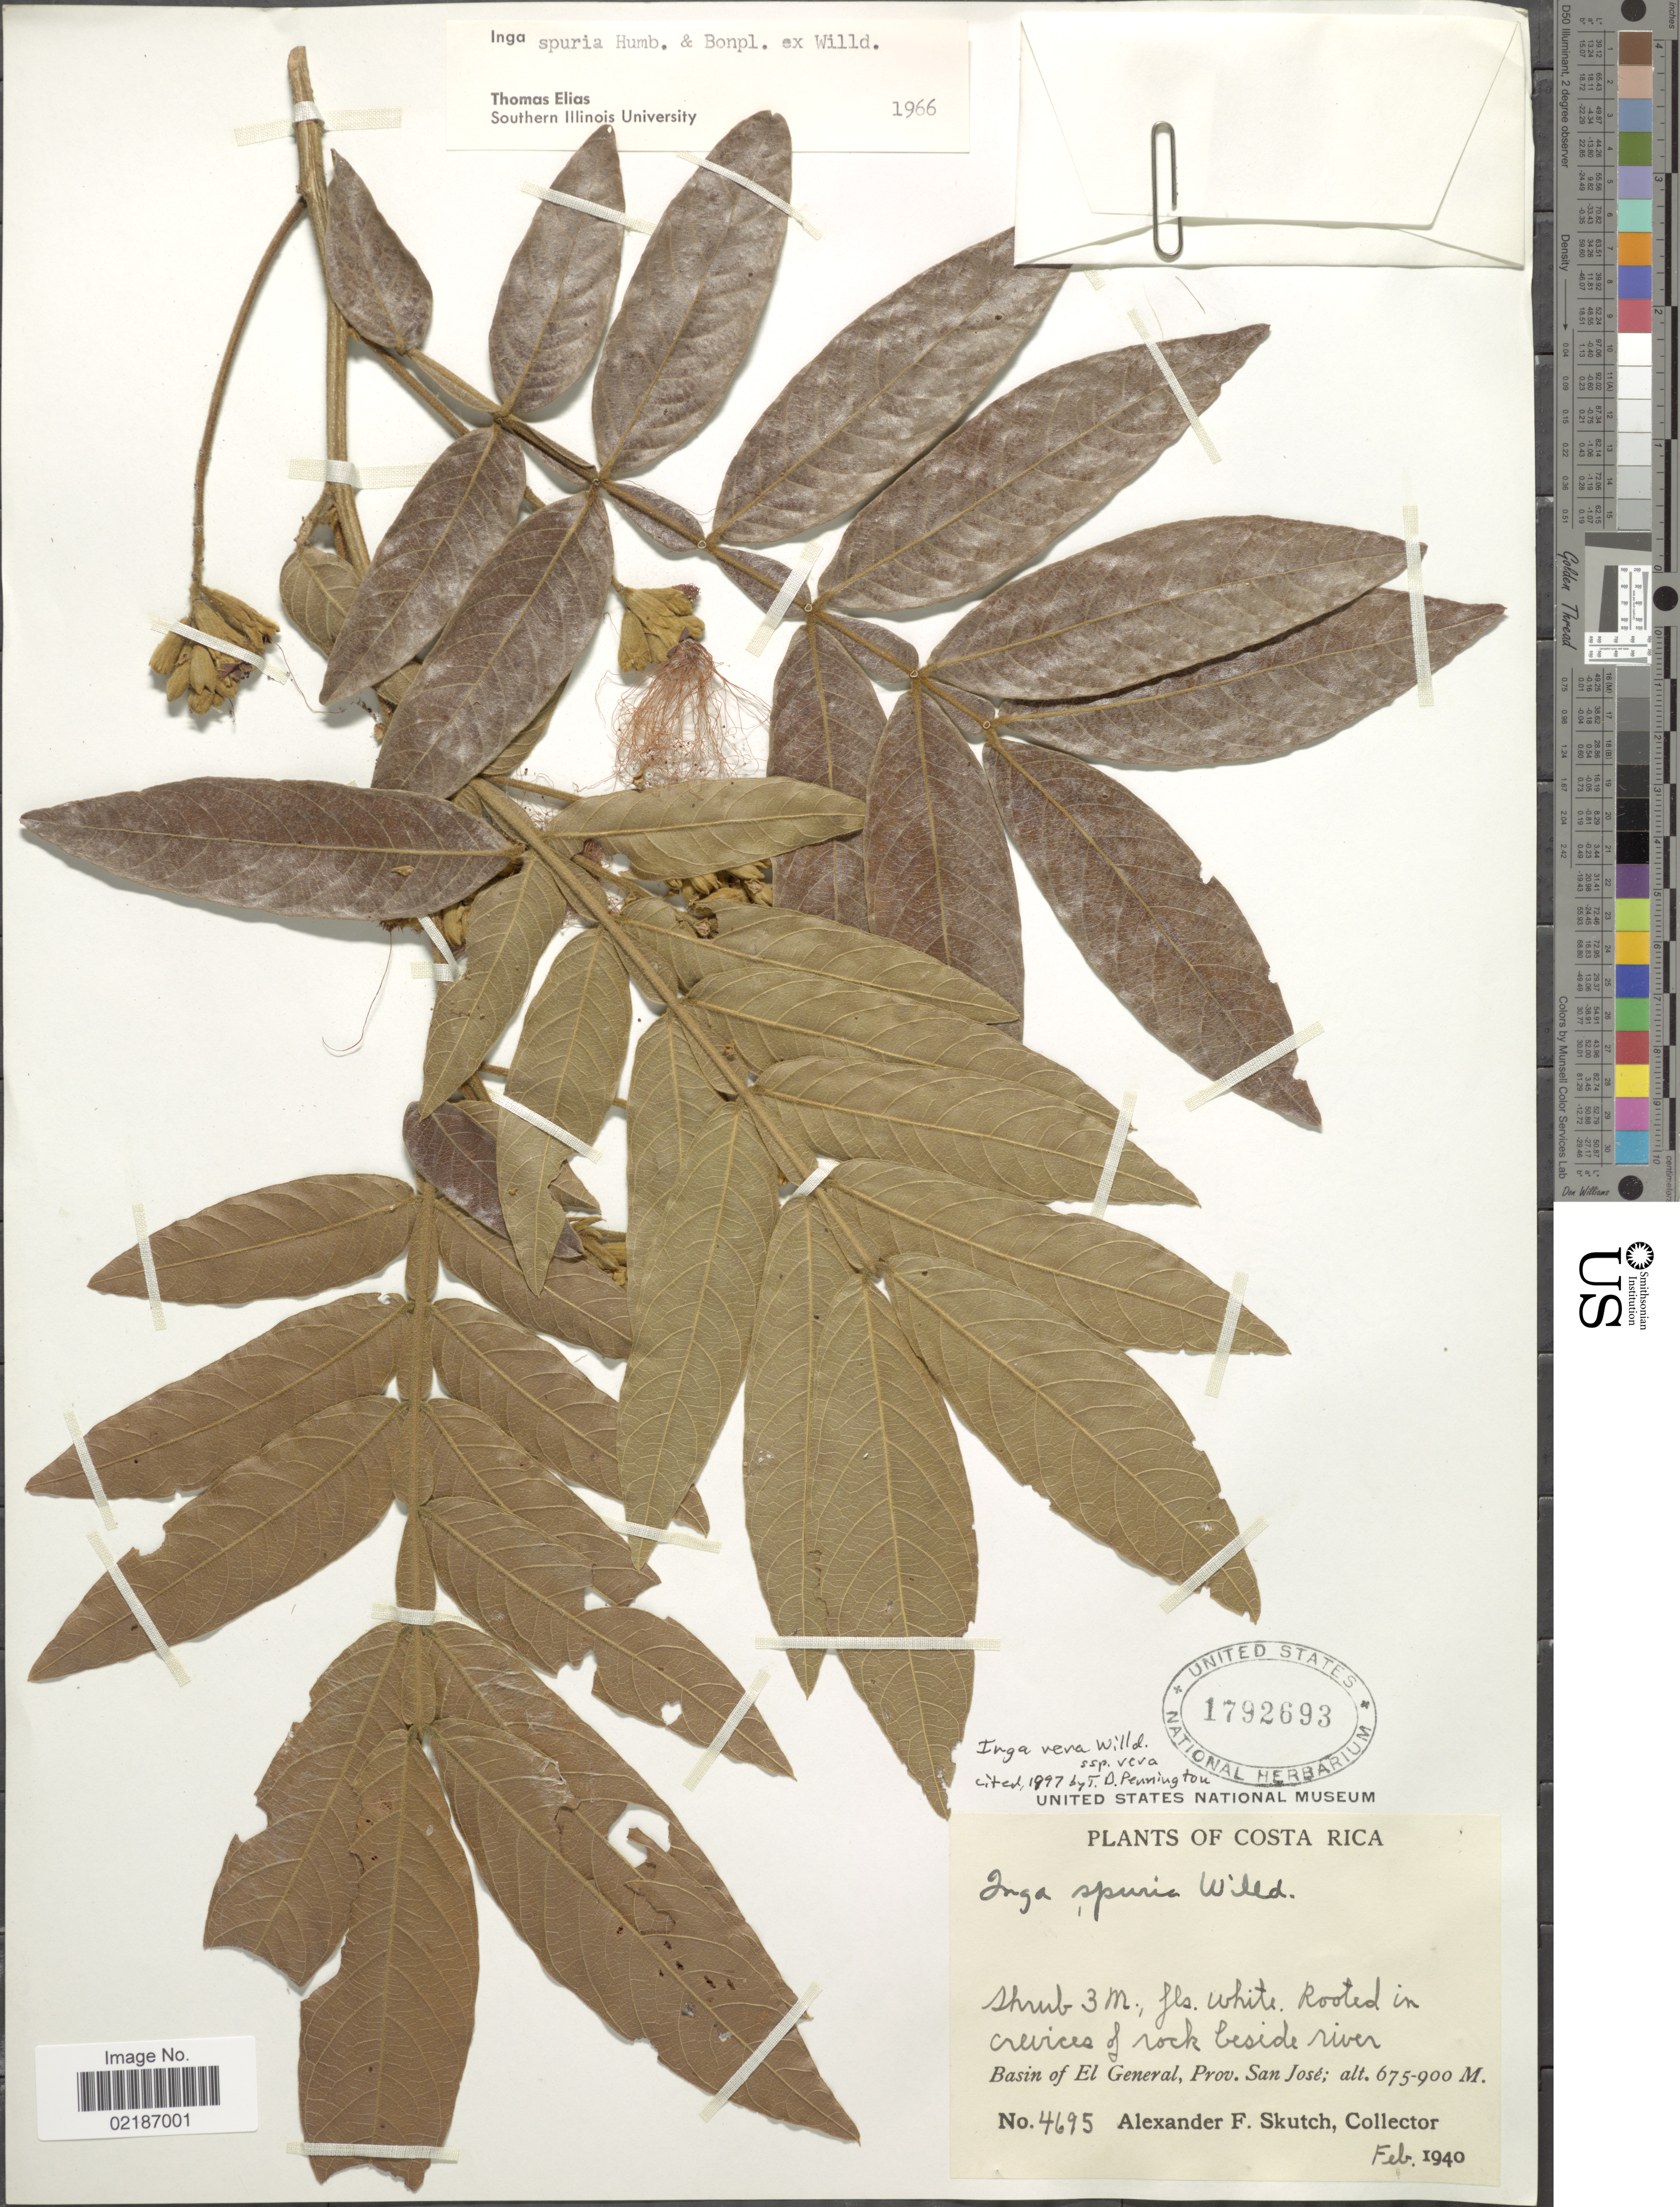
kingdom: Plantae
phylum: Tracheophyta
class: Magnoliopsida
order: Fabales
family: Fabaceae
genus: Inga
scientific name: Inga vera subsp. vera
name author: Willd.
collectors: A. F. Skutch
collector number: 4695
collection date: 1940-02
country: Costa Rica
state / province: San José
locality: Basin of El General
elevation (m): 675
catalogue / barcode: US 1792693